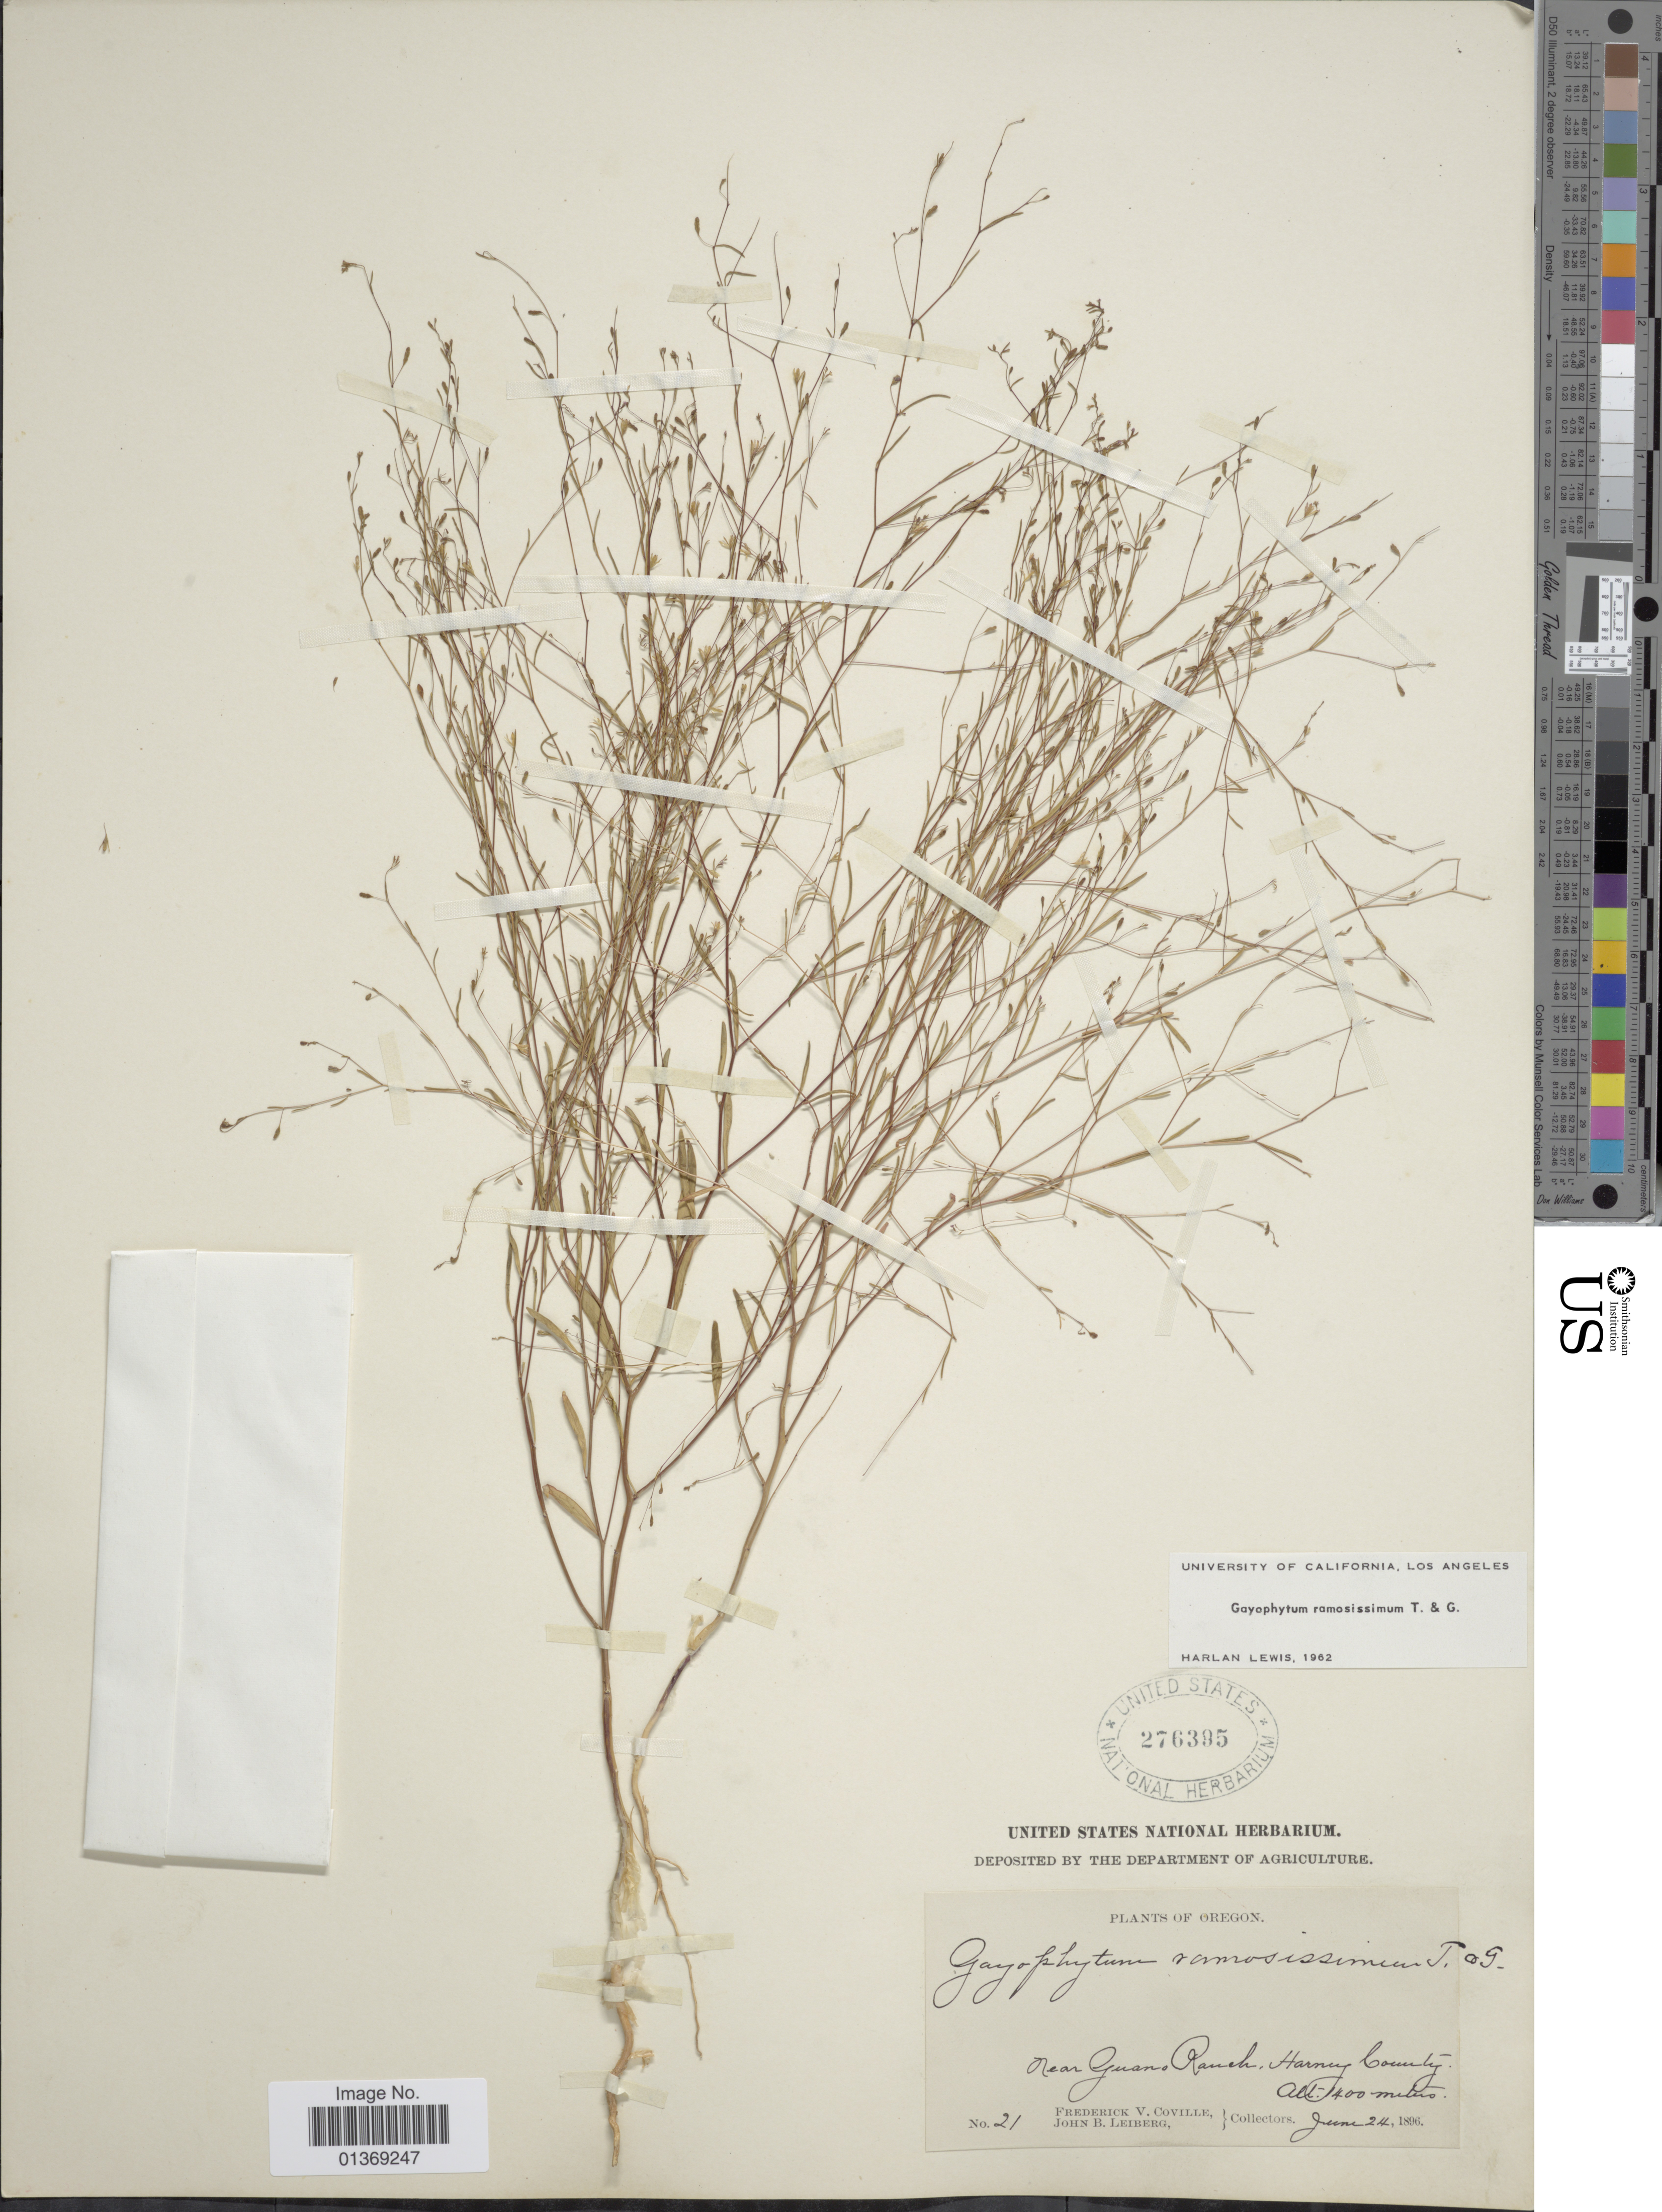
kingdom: Plantae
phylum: Tracheophyta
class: Magnoliopsida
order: Myrtales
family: Onagraceae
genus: Gayophytum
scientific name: Gayophytum ramosissimum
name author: Torr. & A. Gray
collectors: F. V. Coville & J. B. Leiberg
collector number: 21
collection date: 1896-06-24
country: United States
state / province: Oregon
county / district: Harney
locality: Near Guano Ranch, Harney County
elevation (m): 1400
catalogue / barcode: US 276395